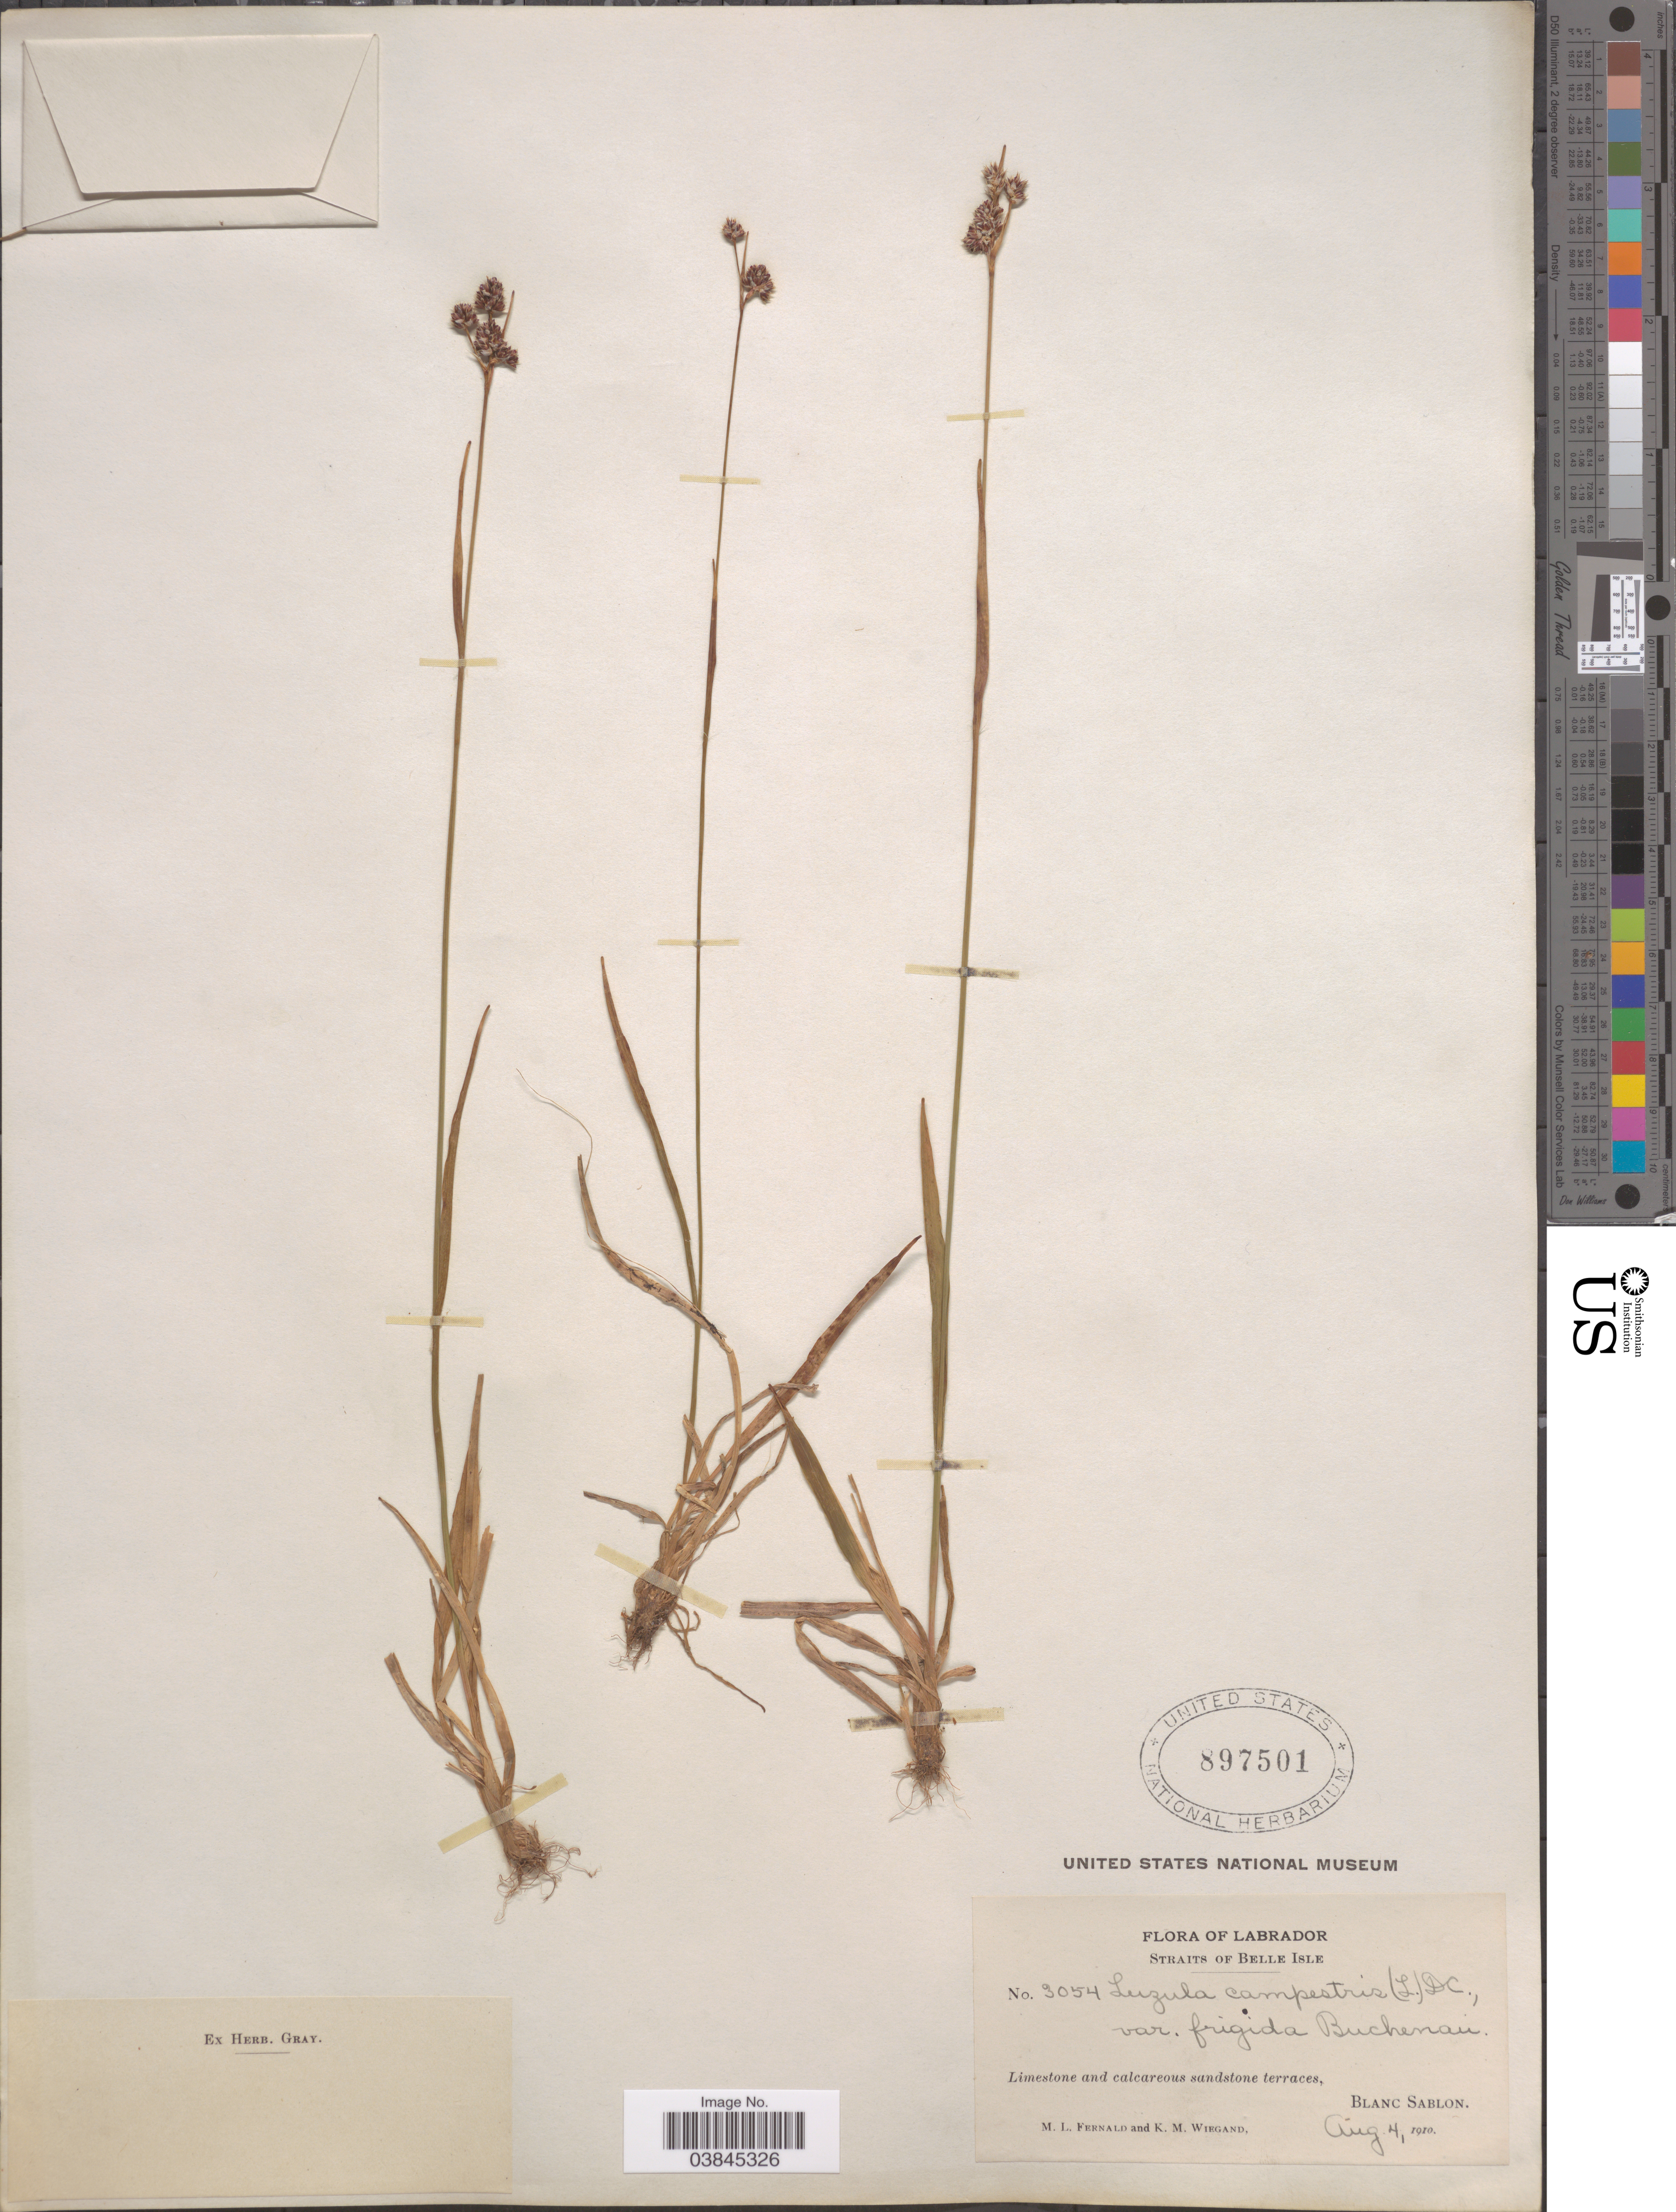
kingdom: Plantae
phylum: Tracheophyta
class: Liliopsida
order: Poales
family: Juncaceae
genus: Luzula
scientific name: Luzula campestris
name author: (L.) DC.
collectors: M. L. Fernald & K. M. Wiegand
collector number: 3054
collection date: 1910-08-04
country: Canada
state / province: Newfoundland and Labrador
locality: Labrador. Straits of Belle Isle. Blanc Sablon.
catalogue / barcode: US 897501